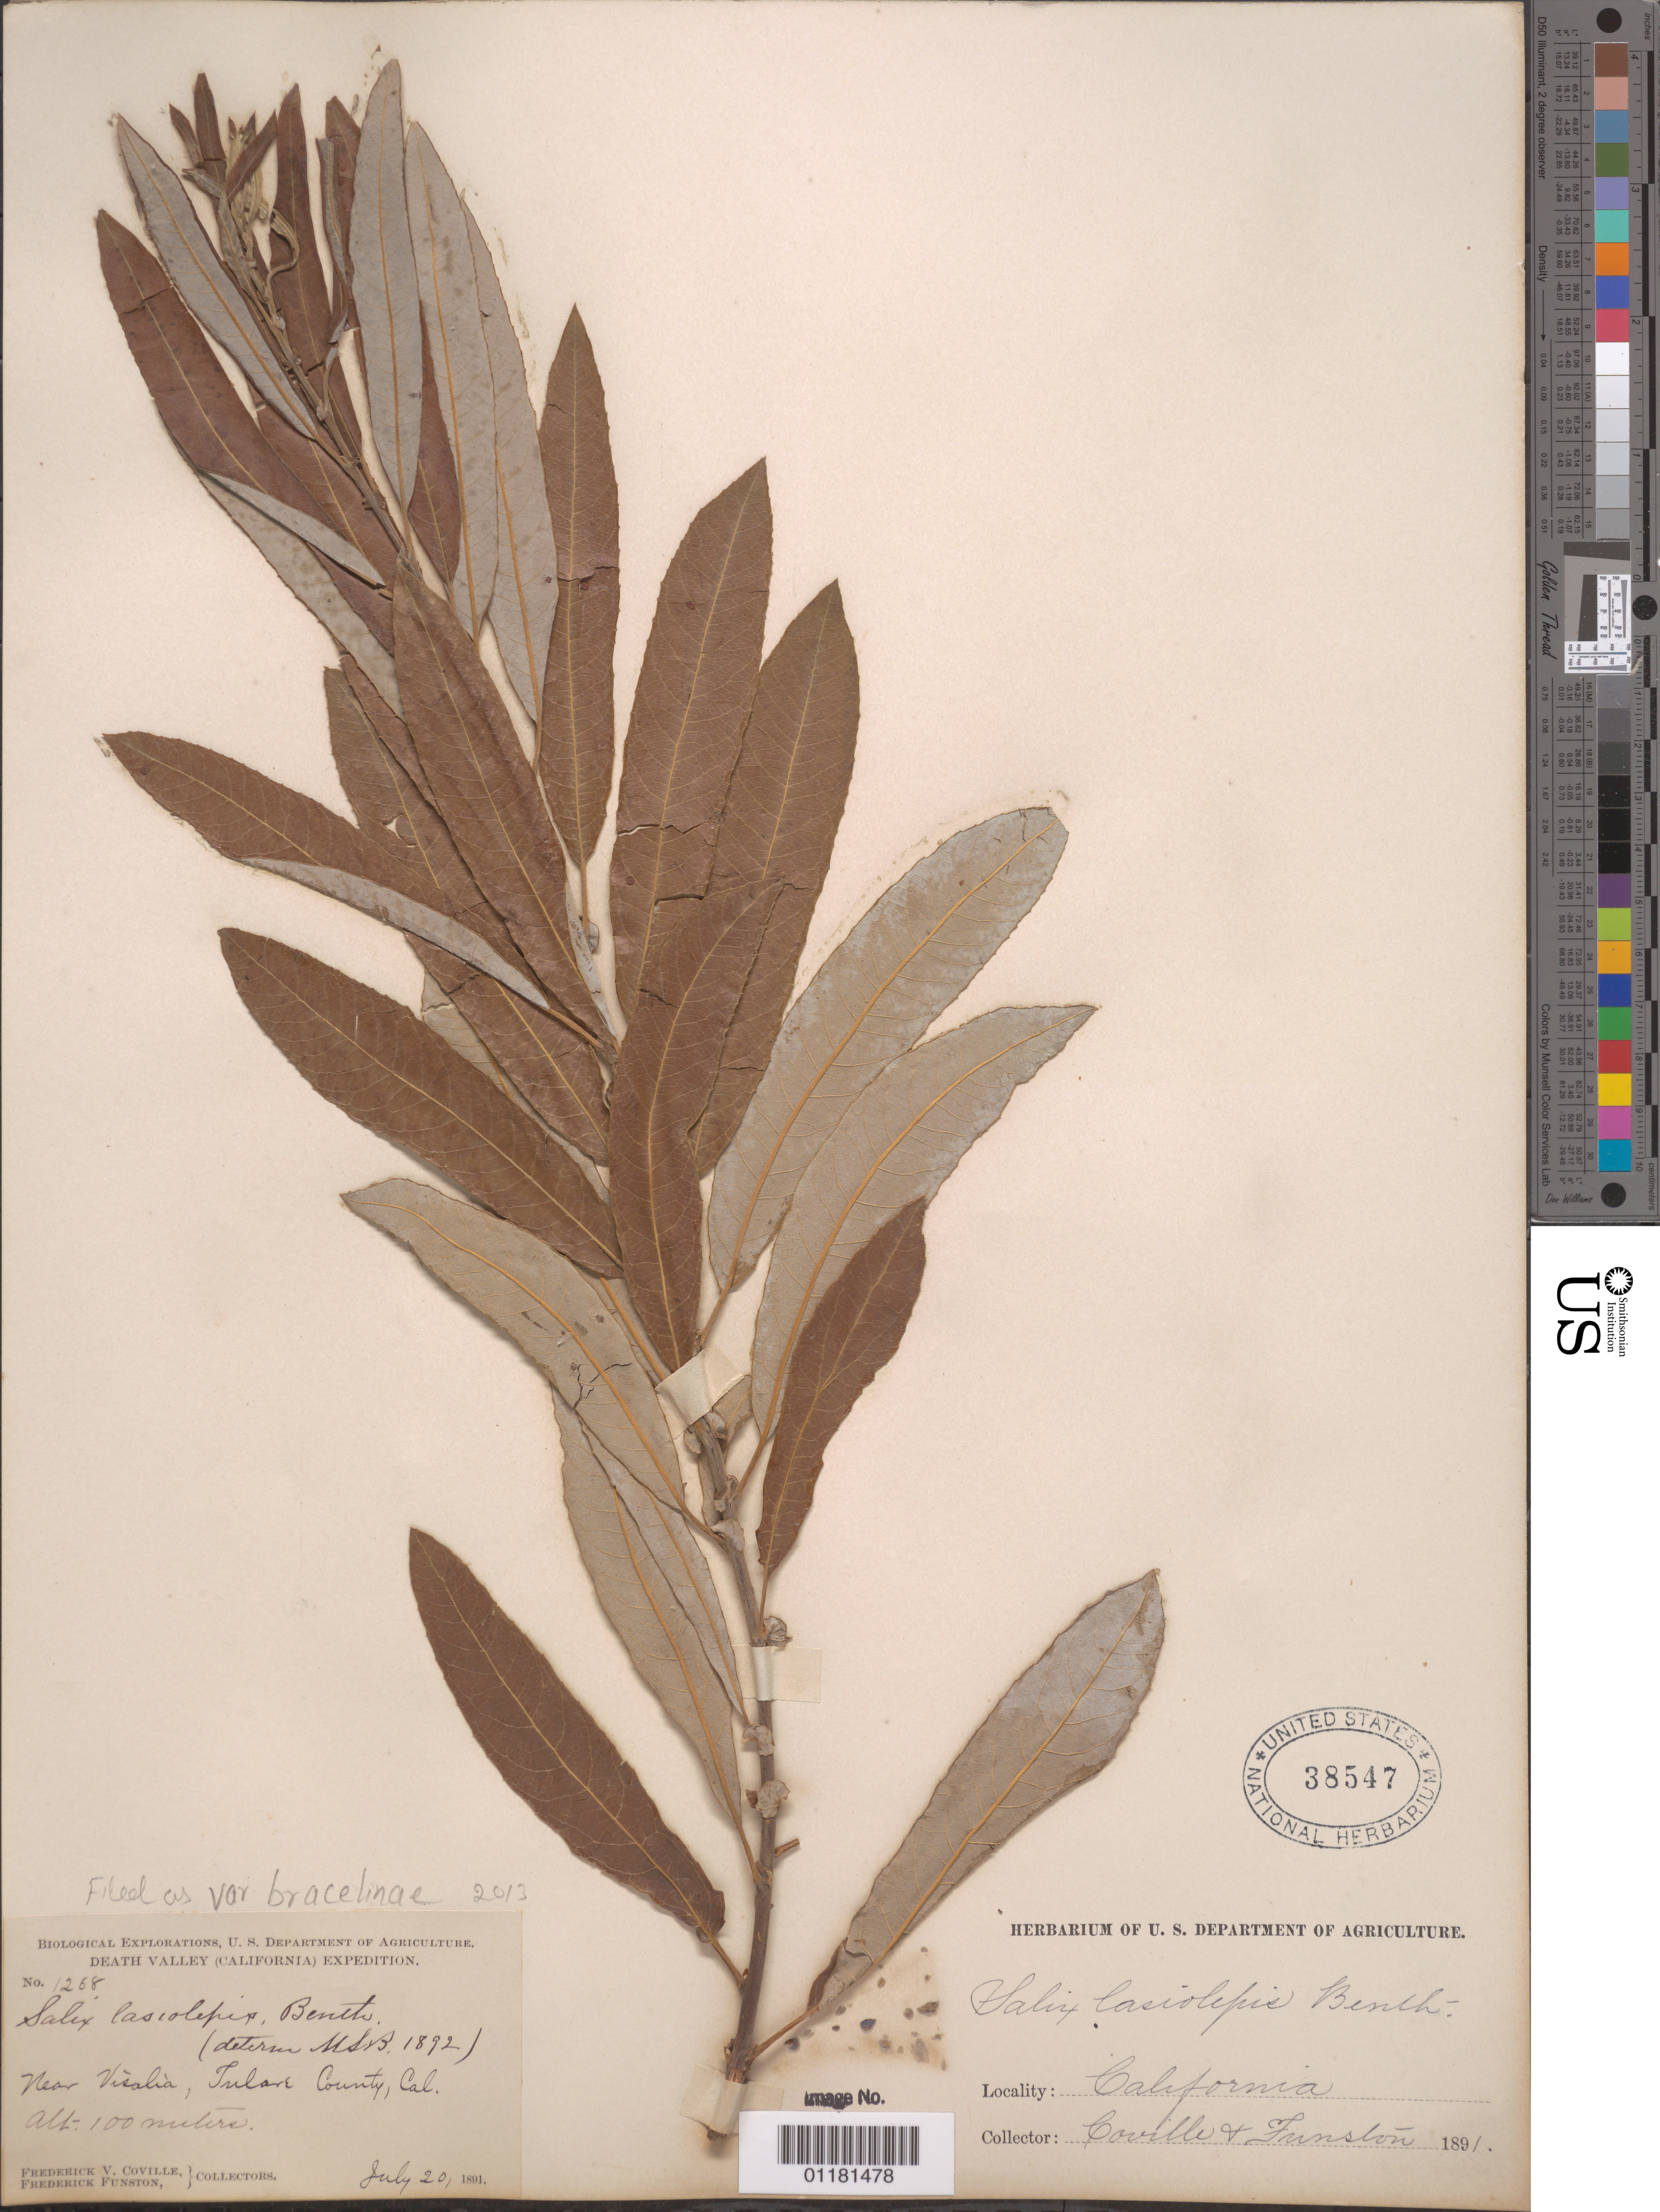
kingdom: Plantae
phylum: Tracheophyta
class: Magnoliopsida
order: Malpighiales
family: Salicaceae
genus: Salix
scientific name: Salix lasiolepis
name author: Benth.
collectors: F. V. Coville & F. Funston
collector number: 1268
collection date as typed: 20 Jul 1891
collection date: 1891-07-20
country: United States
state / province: California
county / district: Tulare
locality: Near Visalia.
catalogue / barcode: US 38547